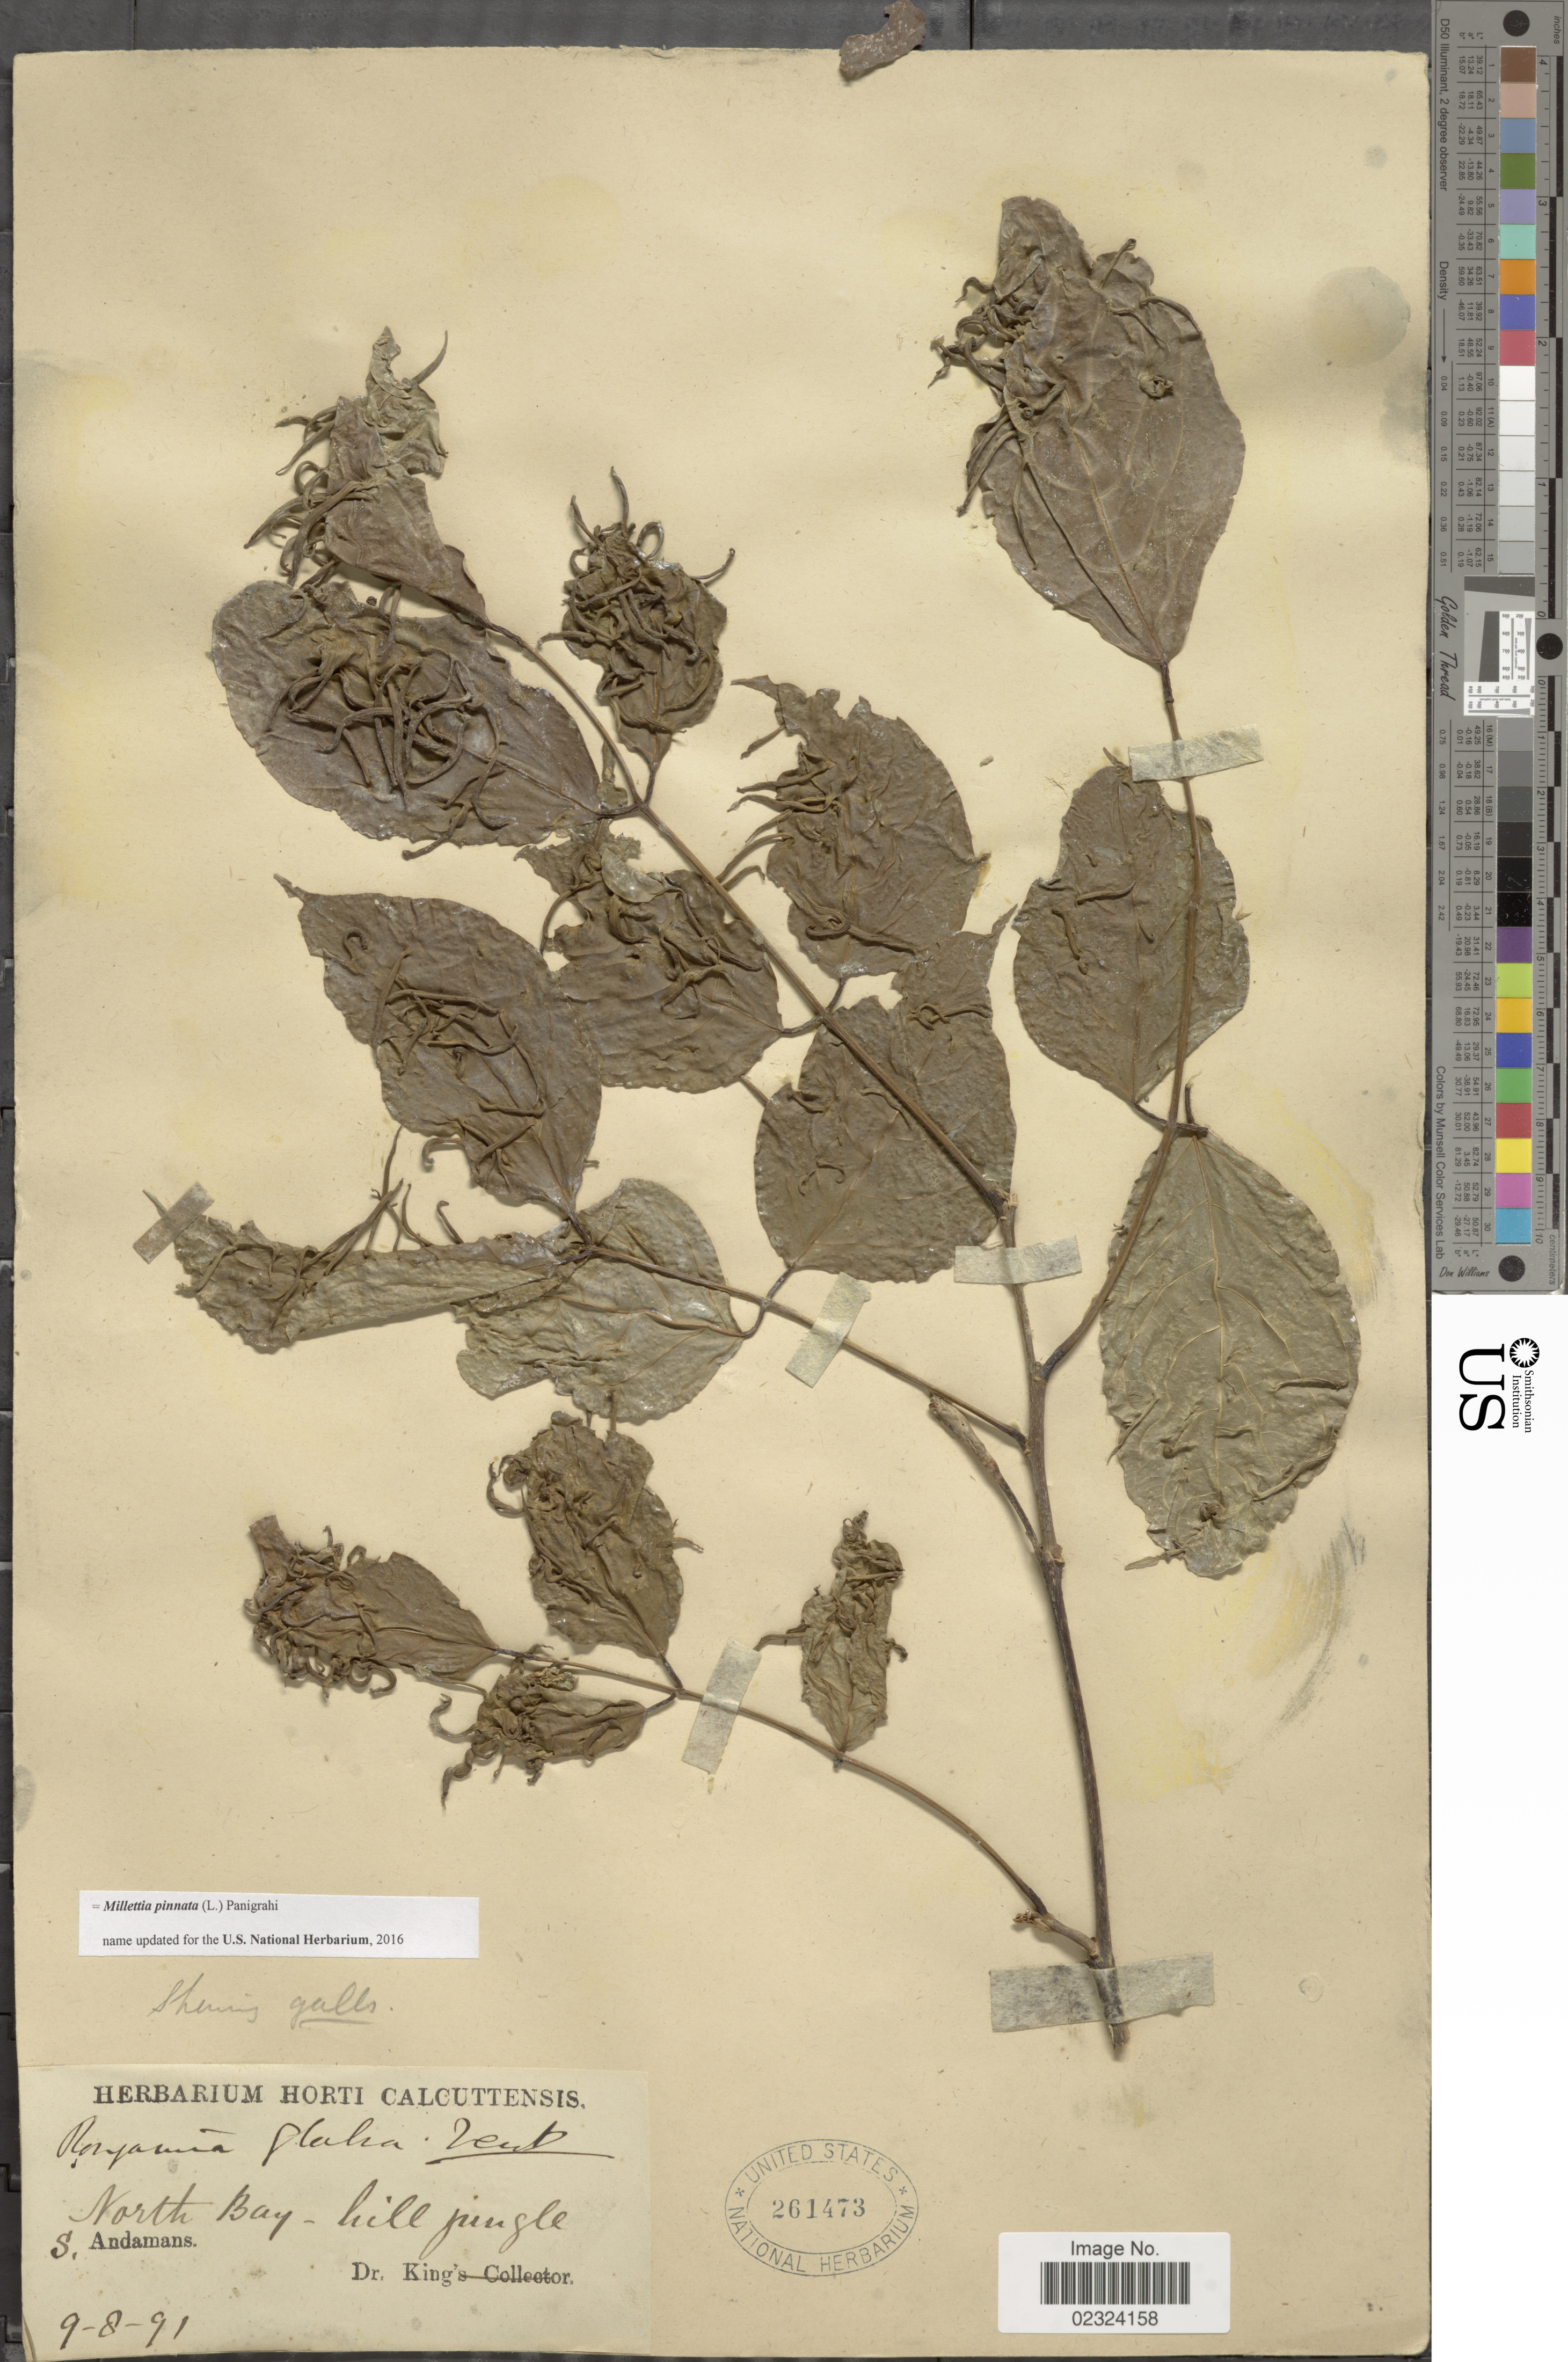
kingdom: Plantae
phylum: Tracheophyta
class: Magnoliopsida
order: Fabales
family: Fabaceae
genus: Millettia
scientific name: Millettia pinnata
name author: (L.) Panigrahi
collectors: G. King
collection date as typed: Transcribed d/m/y: 9/8/91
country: India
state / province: Andaman and Nicobar Islands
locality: North Bay - hill jungle. S. Andamans.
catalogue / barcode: US 261473